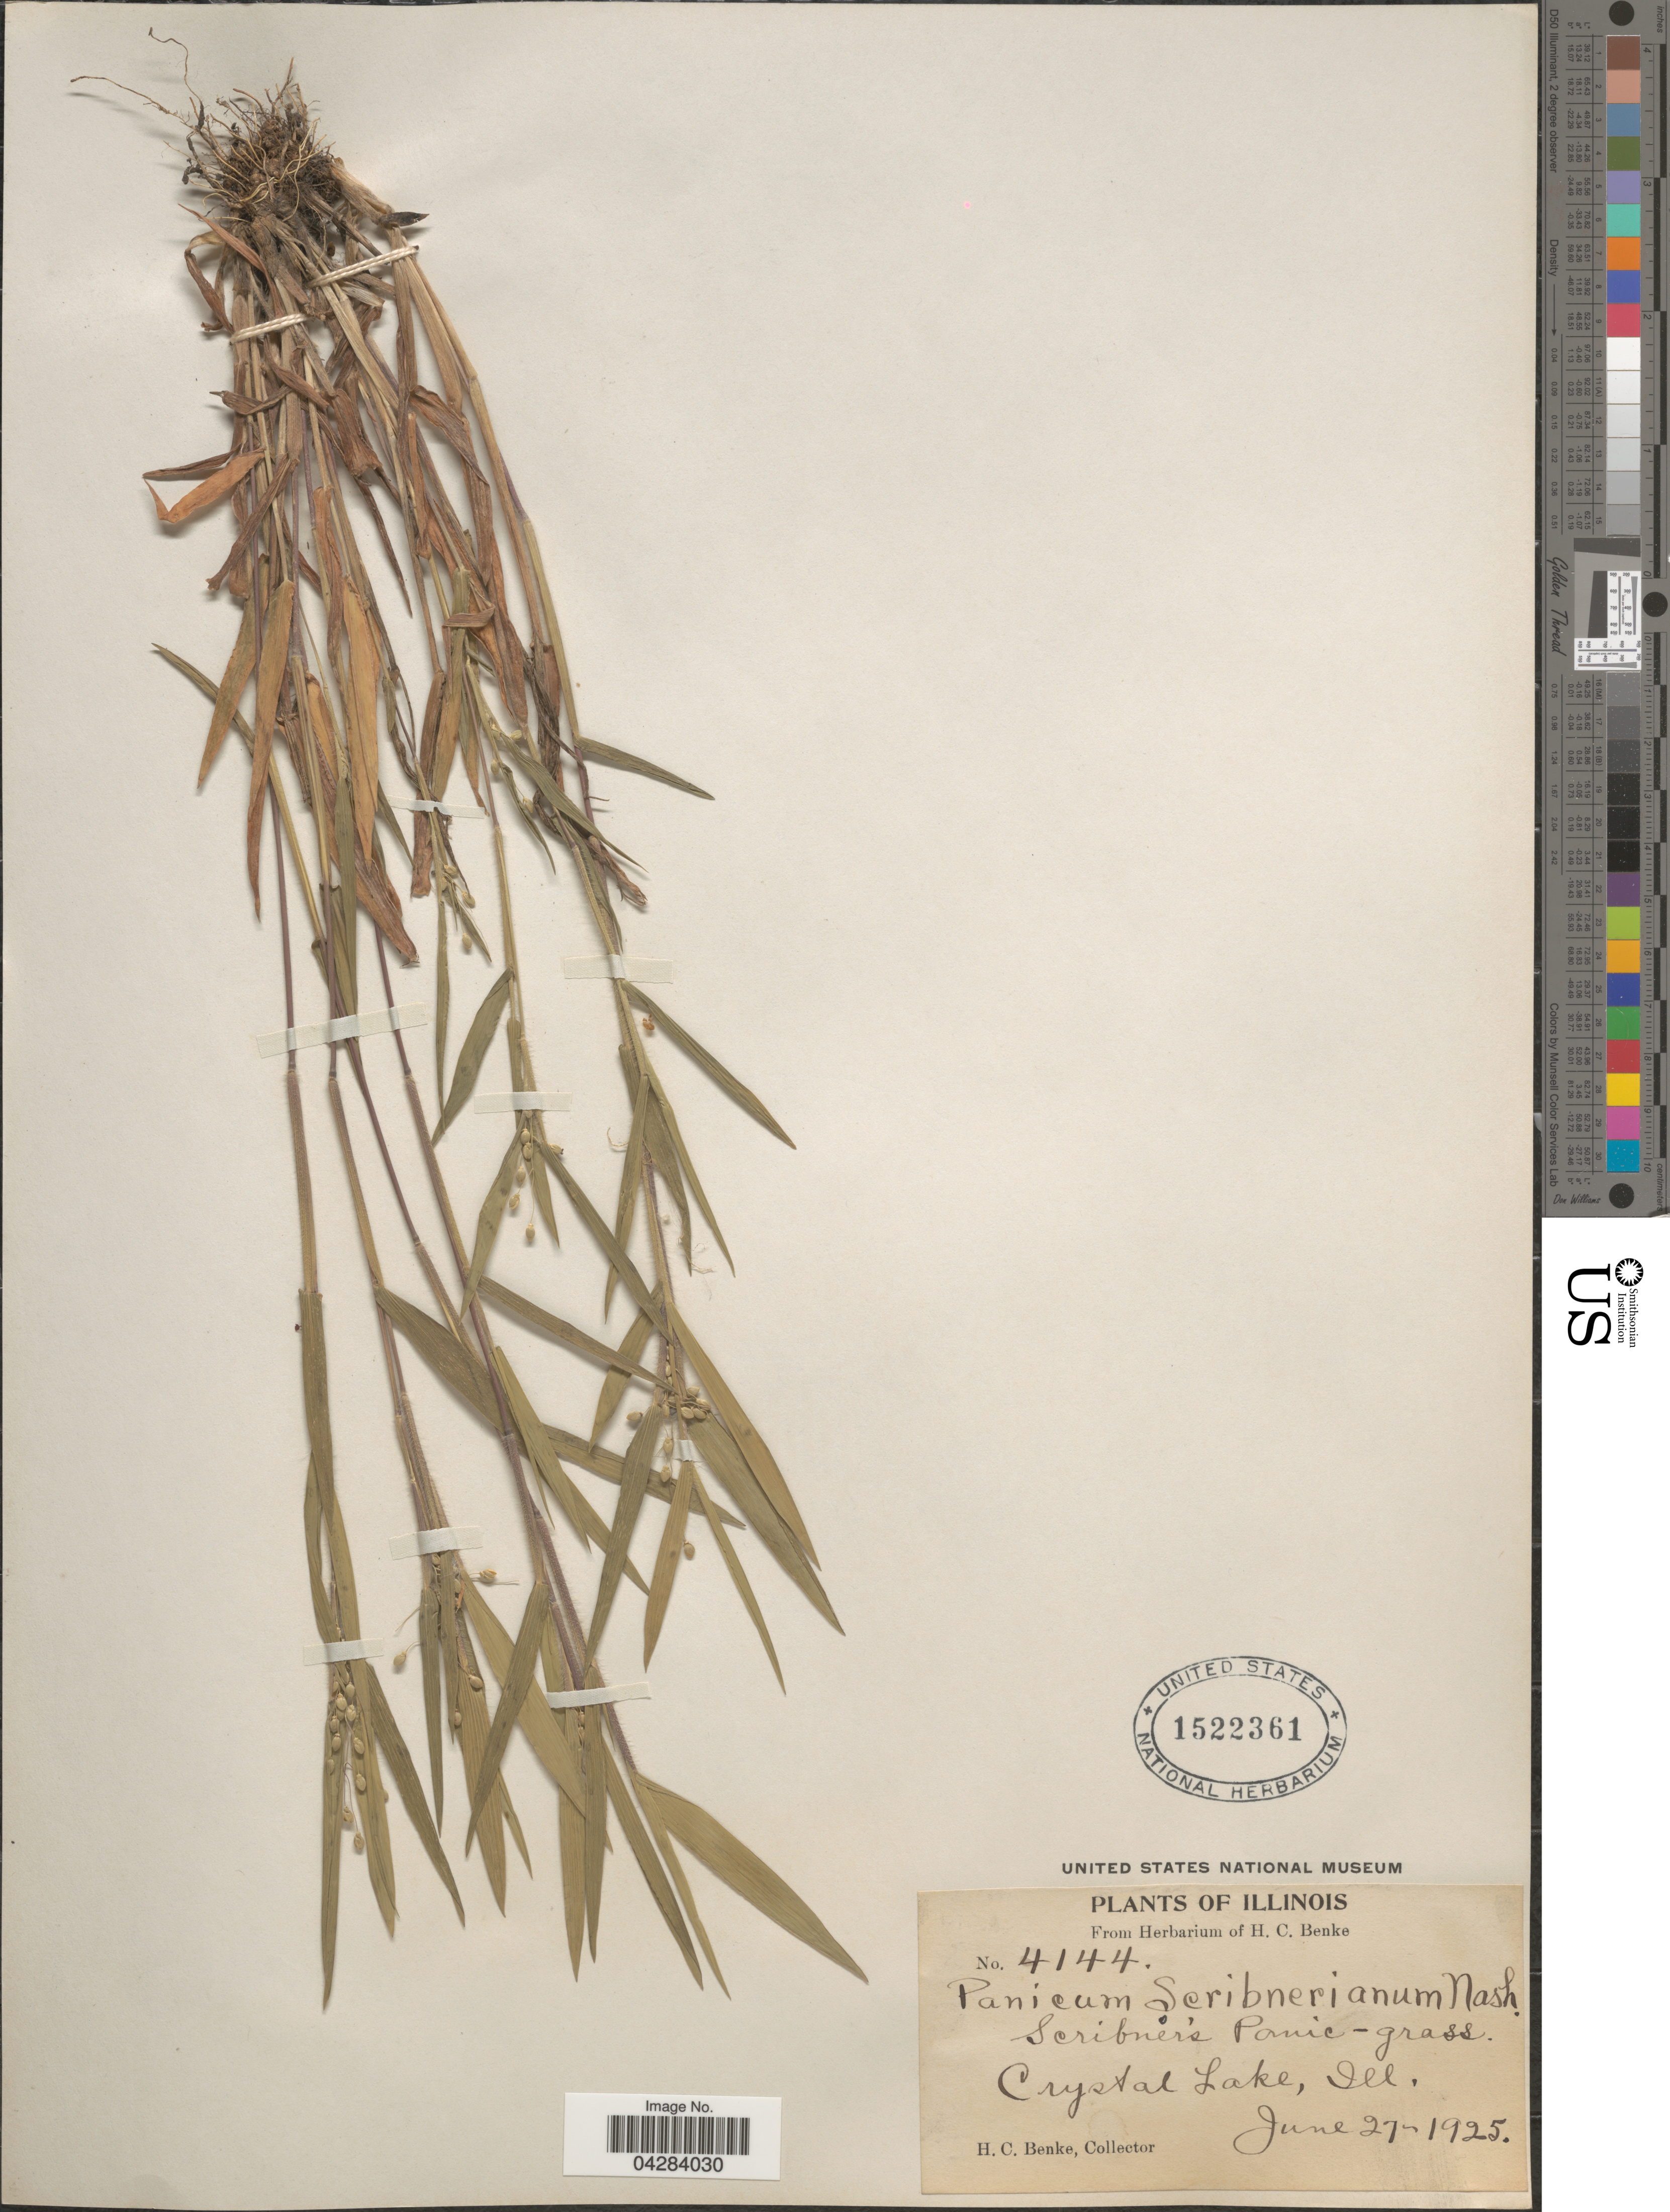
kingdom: Plantae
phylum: Tracheophyta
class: Liliopsida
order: Poales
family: Poaceae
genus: Dichanthelium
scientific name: Dichanthelium oligosanthes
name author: (Schult.) Gould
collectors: H. Benke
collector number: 4144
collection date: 1925-06-27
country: United States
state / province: Illinois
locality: Crystal Lake.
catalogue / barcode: US 1522361